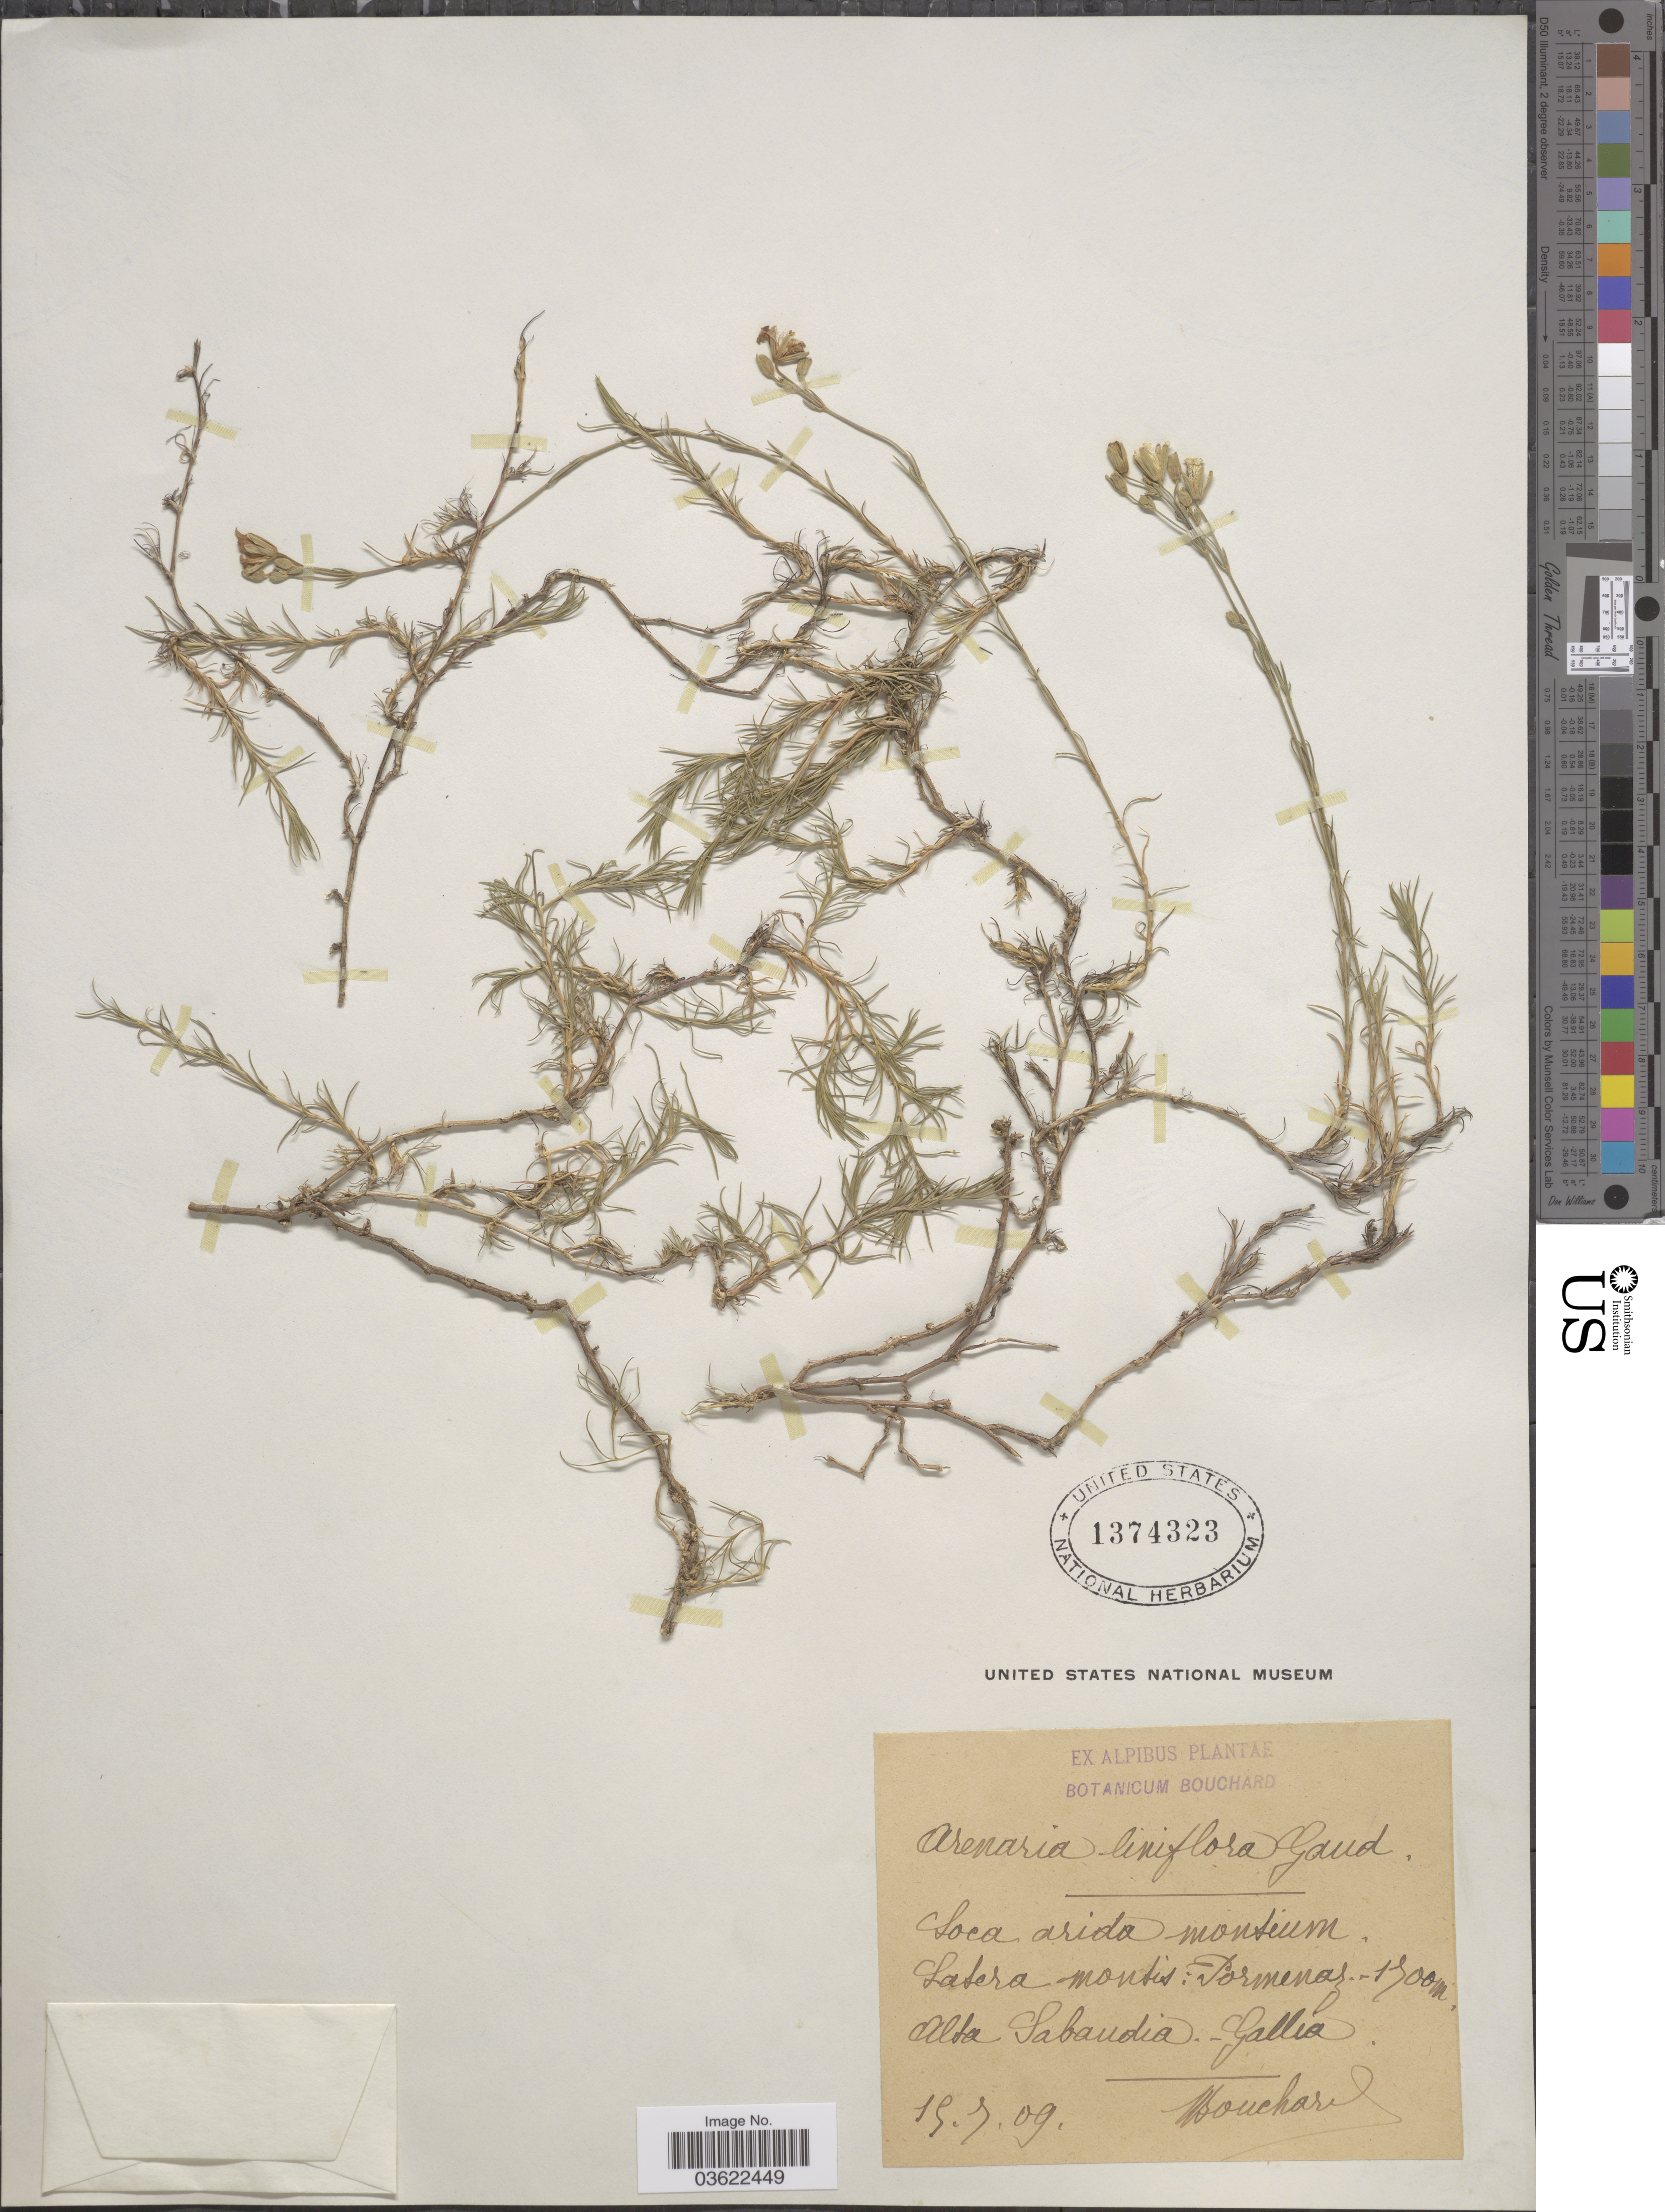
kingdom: Plantae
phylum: Tracheophyta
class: Magnoliopsida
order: Caryophyllales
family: Caryophyllaceae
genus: Cherleria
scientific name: Cherleria laricifolia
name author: (L.) Iamonico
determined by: Strong, Mark T., (BOT), Smithsonian Institution - National Museum of Natural History (UNITED STATES)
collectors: J. Bouchard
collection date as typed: Transcribed d/m/y: 15/7/9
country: France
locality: Loca arida montium. Latera montis: Pormenas. Alta Sabandia - Gallia.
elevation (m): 1700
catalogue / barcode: US 1374323